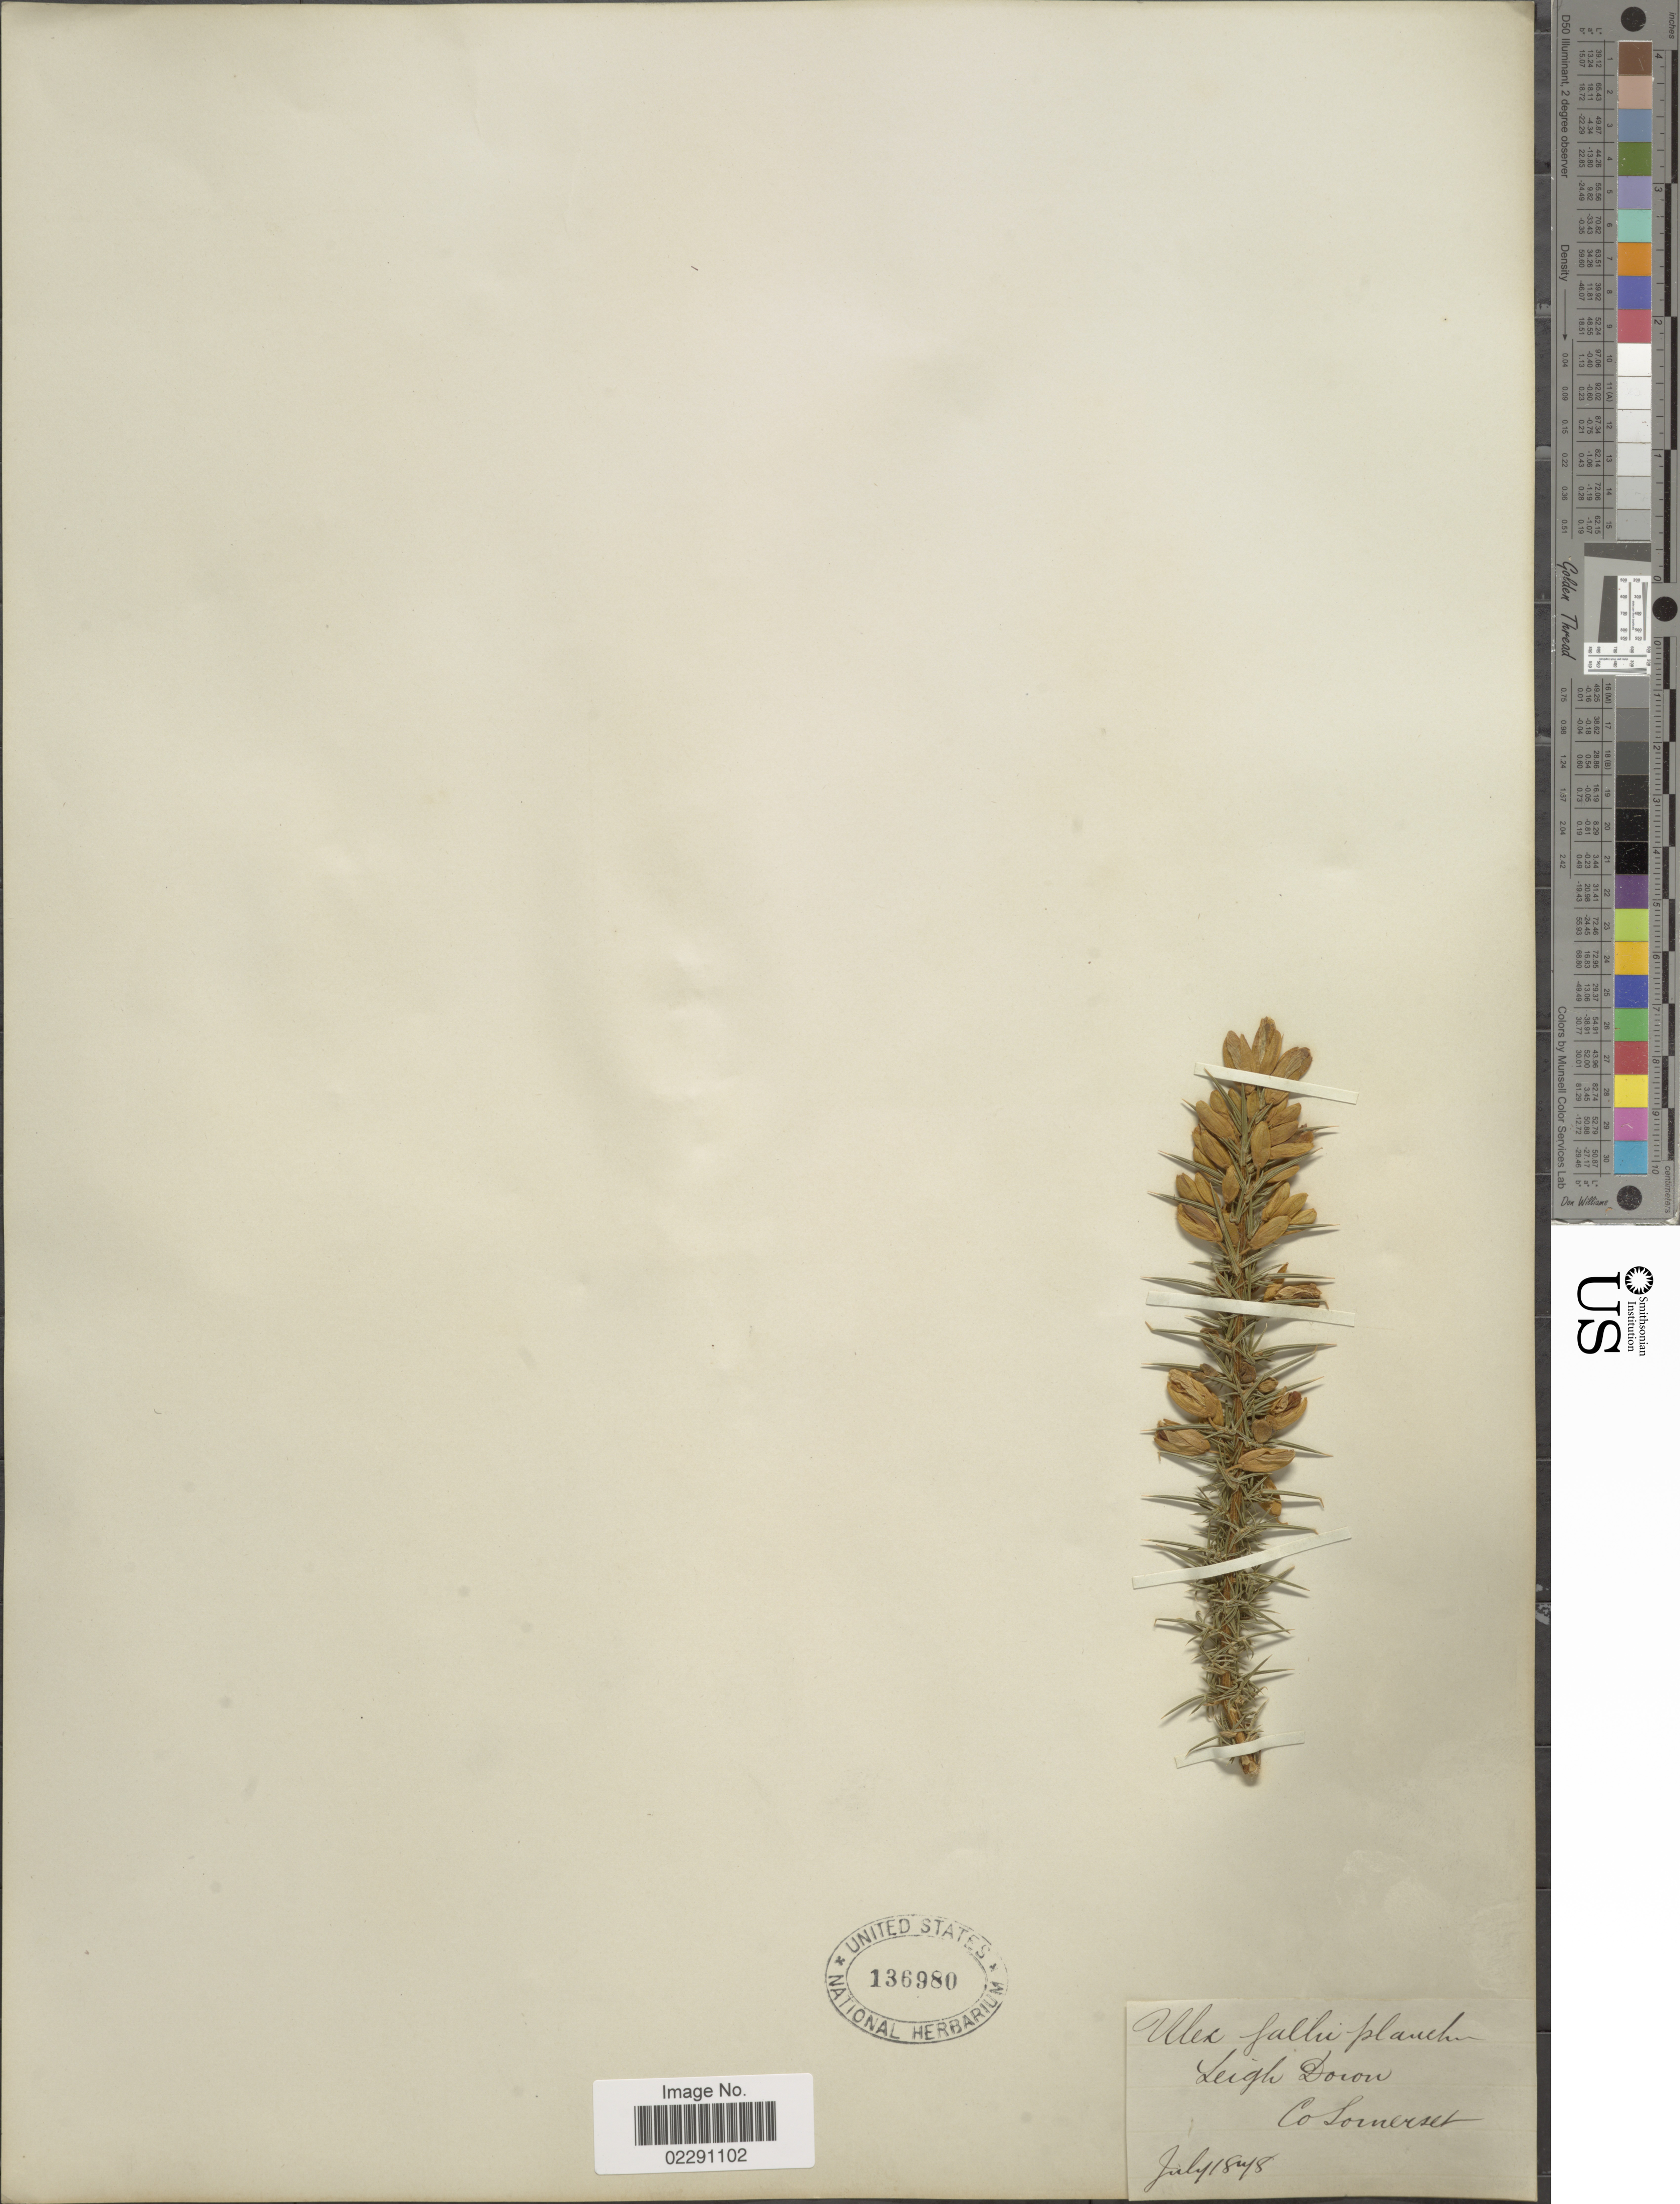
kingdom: Plantae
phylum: Tracheophyta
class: Magnoliopsida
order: Fabales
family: Fabaceae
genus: Ulex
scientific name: Ulex gallii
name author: Planch.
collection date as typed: Transcribed d/m/y: 18/7/18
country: United Kingdom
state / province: England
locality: Leigh Down, Co. Somerset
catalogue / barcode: US 136980